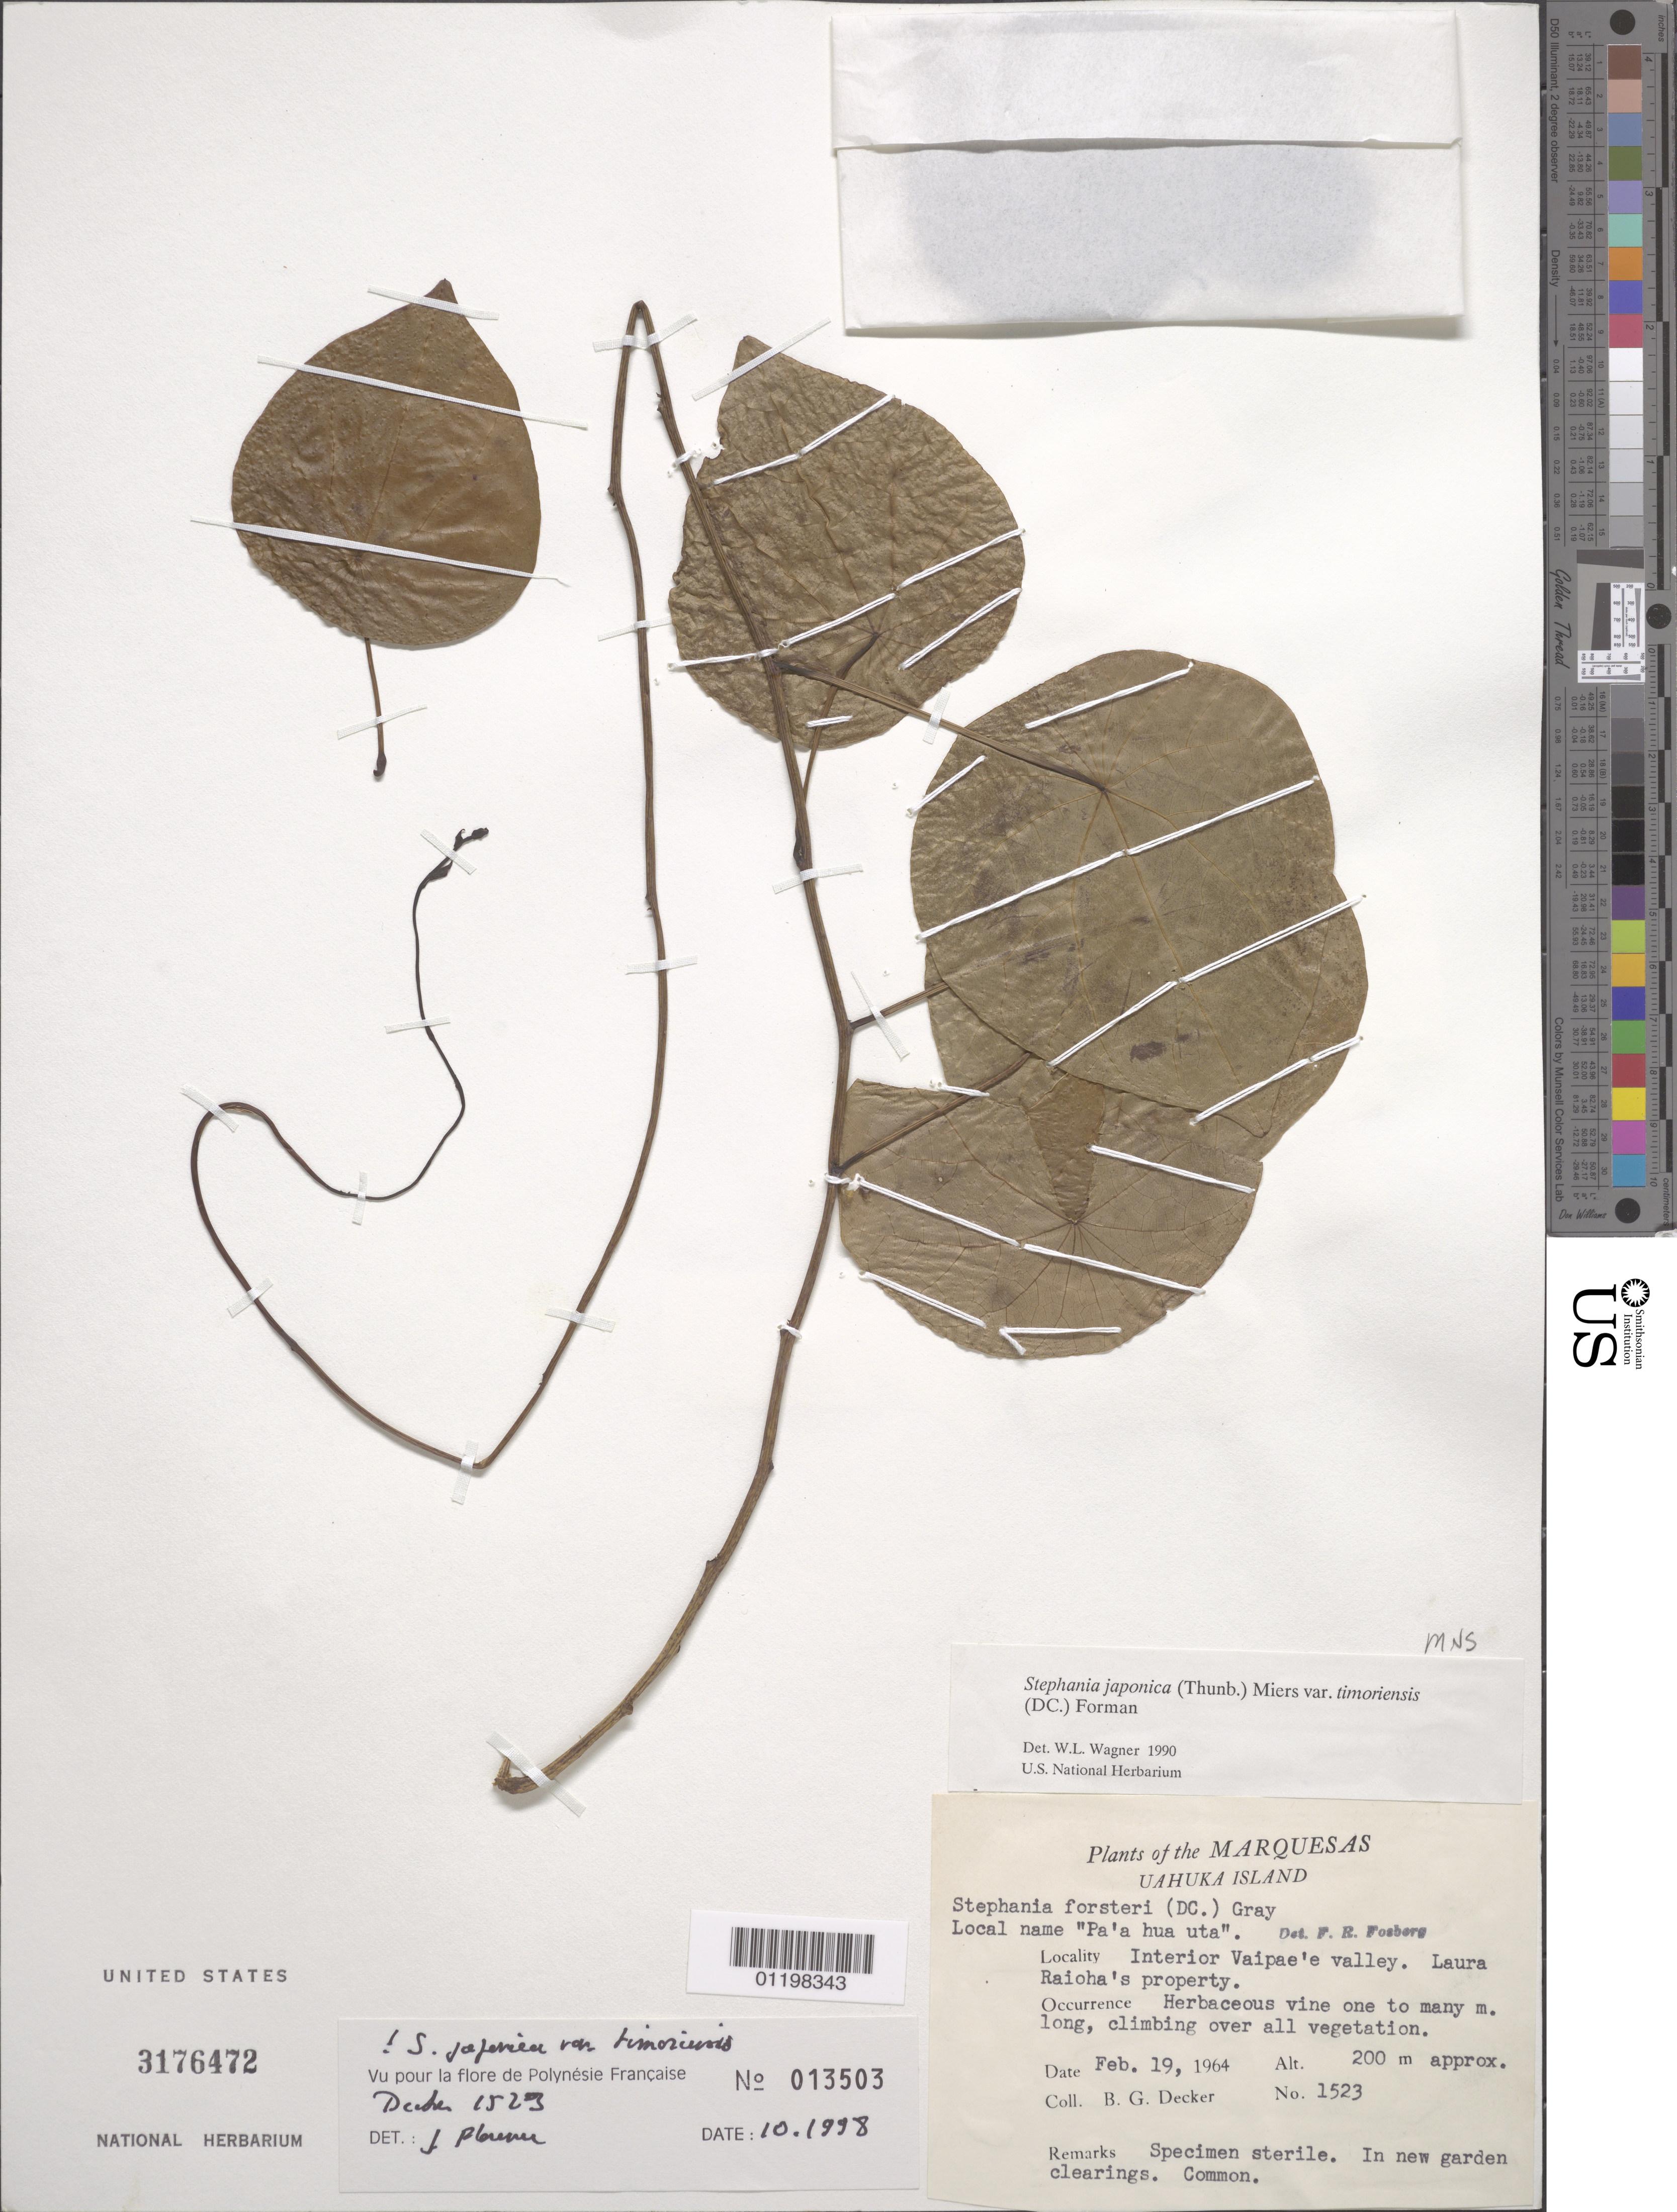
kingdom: Plantae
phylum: Tracheophyta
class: Magnoliopsida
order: Ranunculales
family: Menispermaceae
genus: Stephania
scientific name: Stephania japonica var. timoriensis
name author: (DC.) Forman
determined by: Wagner, W. L., (BOT), Smithsonian Institution - National Museum of Natural History (UNITED STATES)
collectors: B. G. Decker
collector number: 1523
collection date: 1964-02-19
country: French Polynesia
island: Ua Huka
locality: interior Vaipae'e Valley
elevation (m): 200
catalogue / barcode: US 3176472